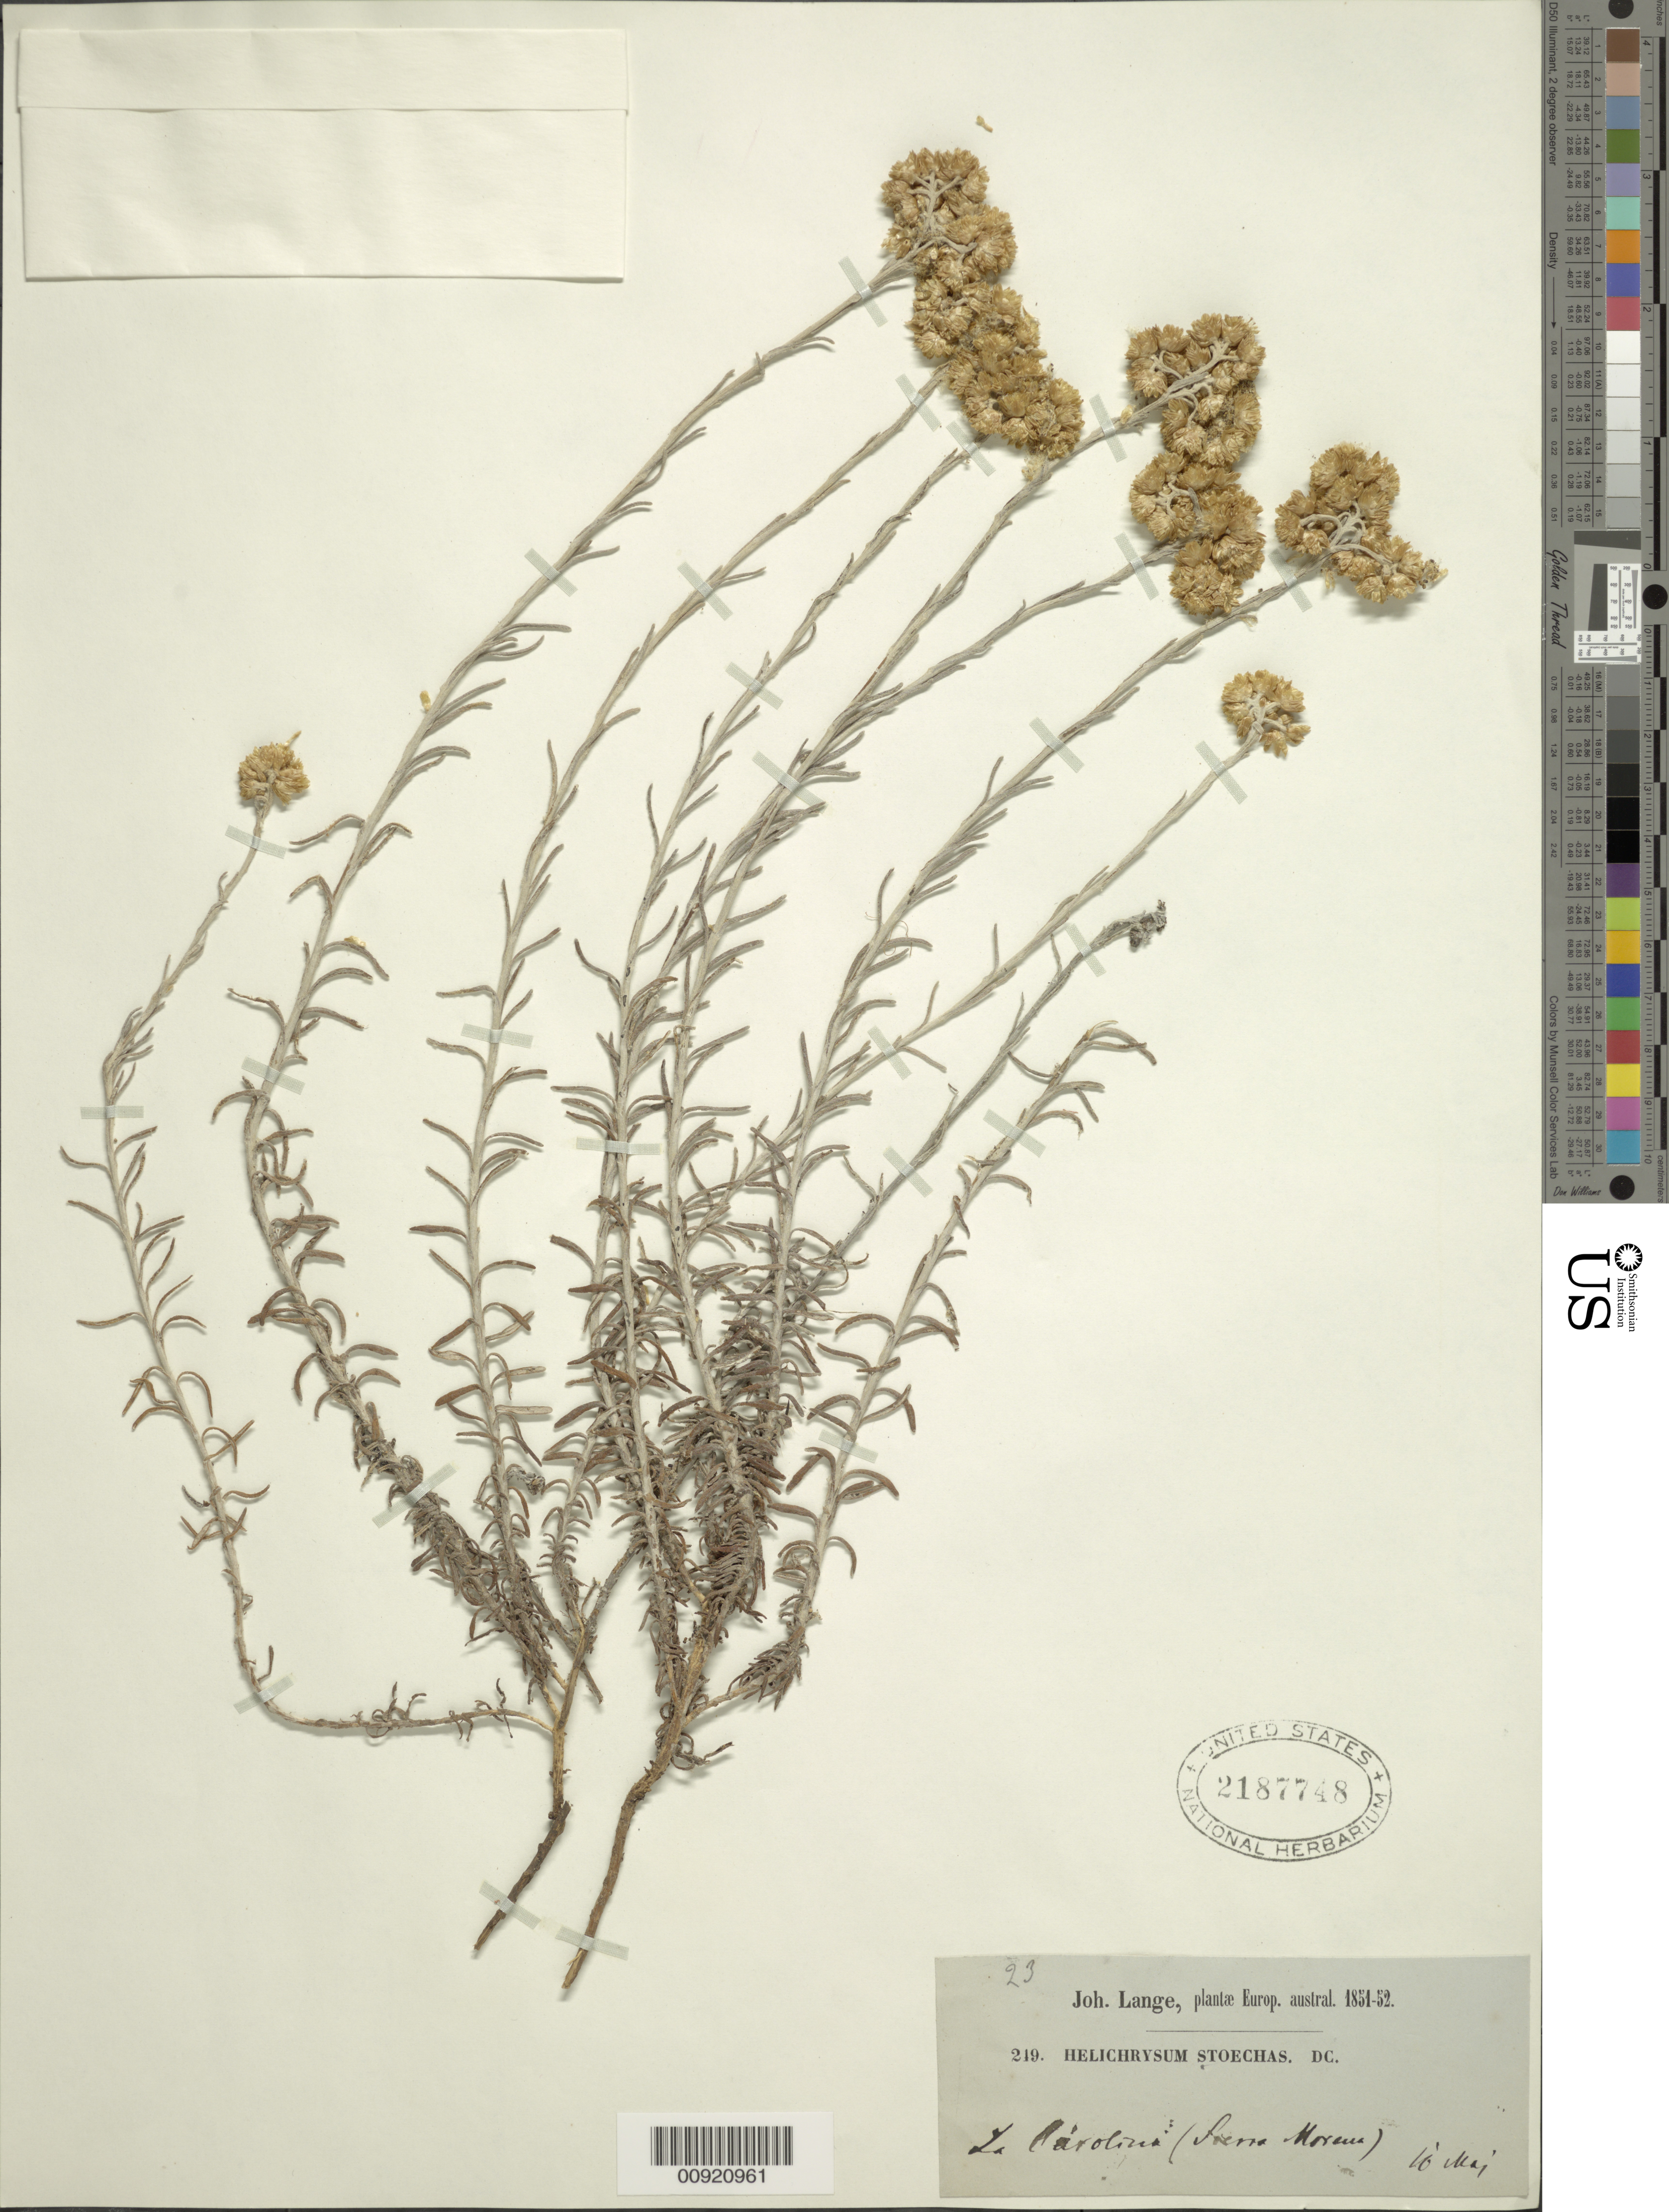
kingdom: Plantae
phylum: Tracheophyta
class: Magnoliopsida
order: Asterales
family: Asteraceae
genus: Helichrysum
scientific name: Helichrysum stoechas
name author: DC.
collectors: J. Lange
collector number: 219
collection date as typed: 16 May 1851 or 16 May 1852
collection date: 1851-05-16 or 1852-05-16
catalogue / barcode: US 2187748